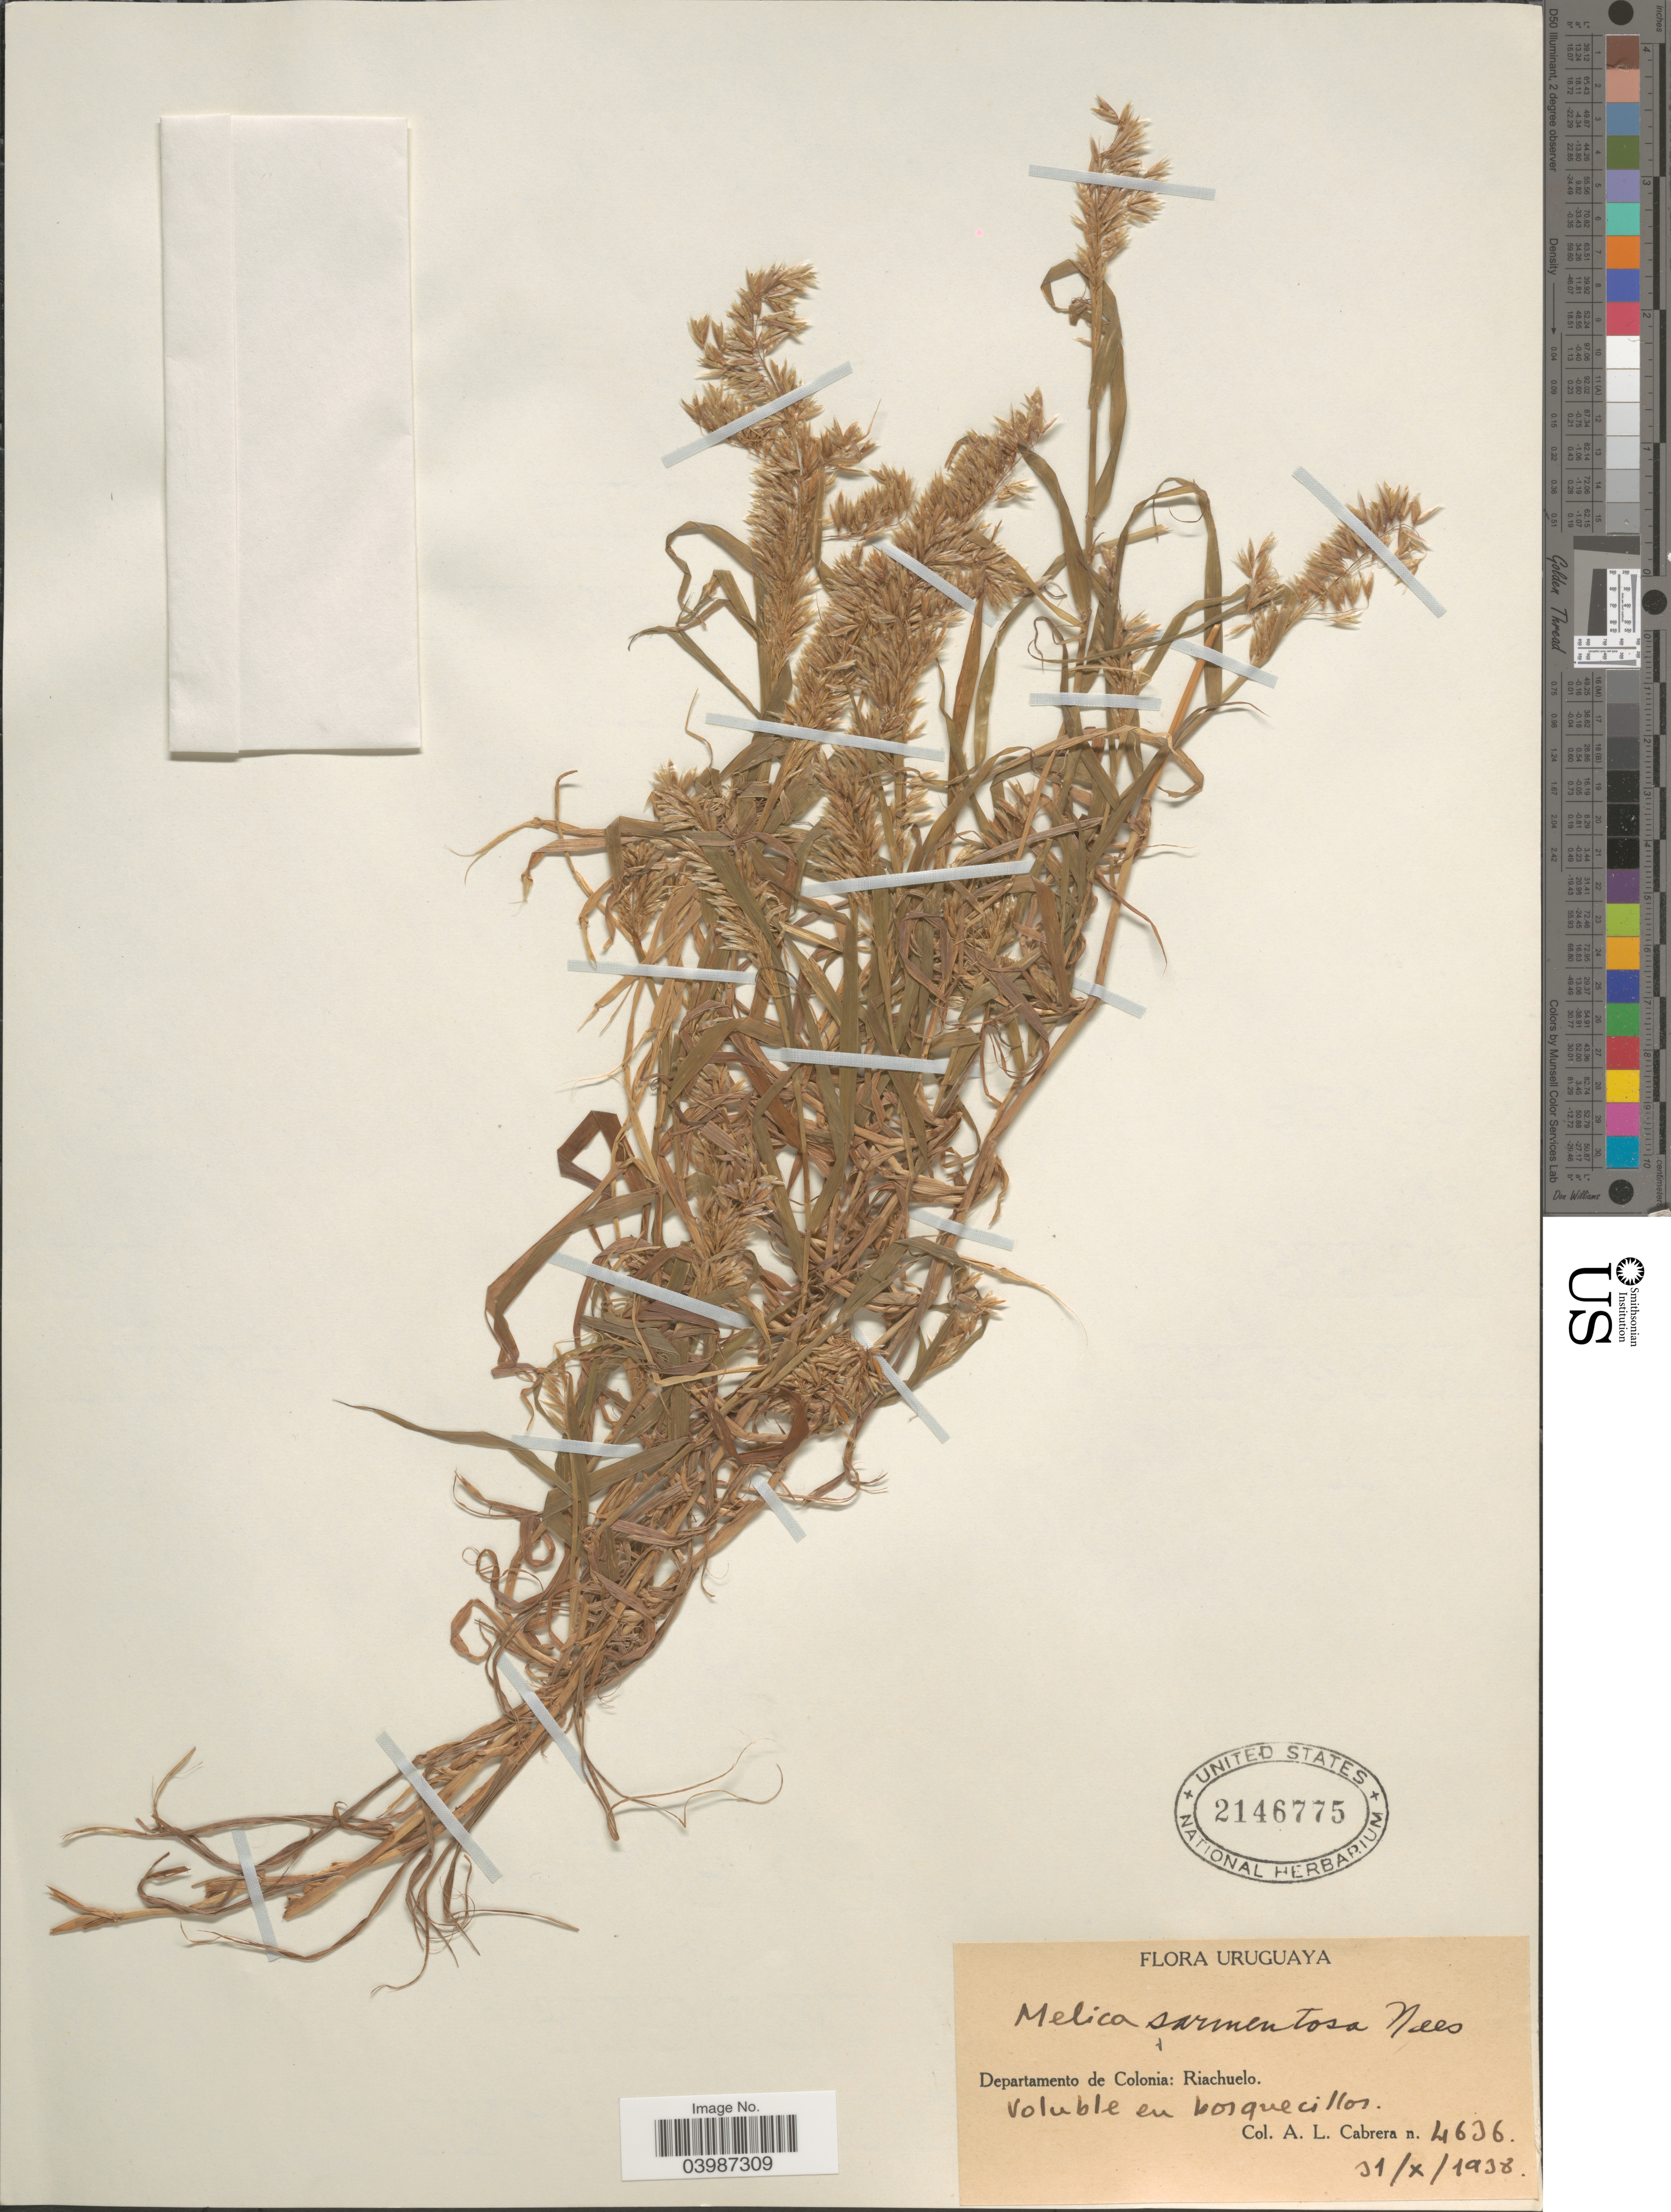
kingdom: Plantae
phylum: Tracheophyta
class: Liliopsida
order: Poales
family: Poaceae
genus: Melica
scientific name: Melica sarmentosa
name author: Nees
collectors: A. L. Cabrera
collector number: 4636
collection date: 1938-10-31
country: Uruguay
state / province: Colonia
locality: Departamento de Colonia: Riachuelo. Voluble en bosquecillos.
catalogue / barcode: US 2146775